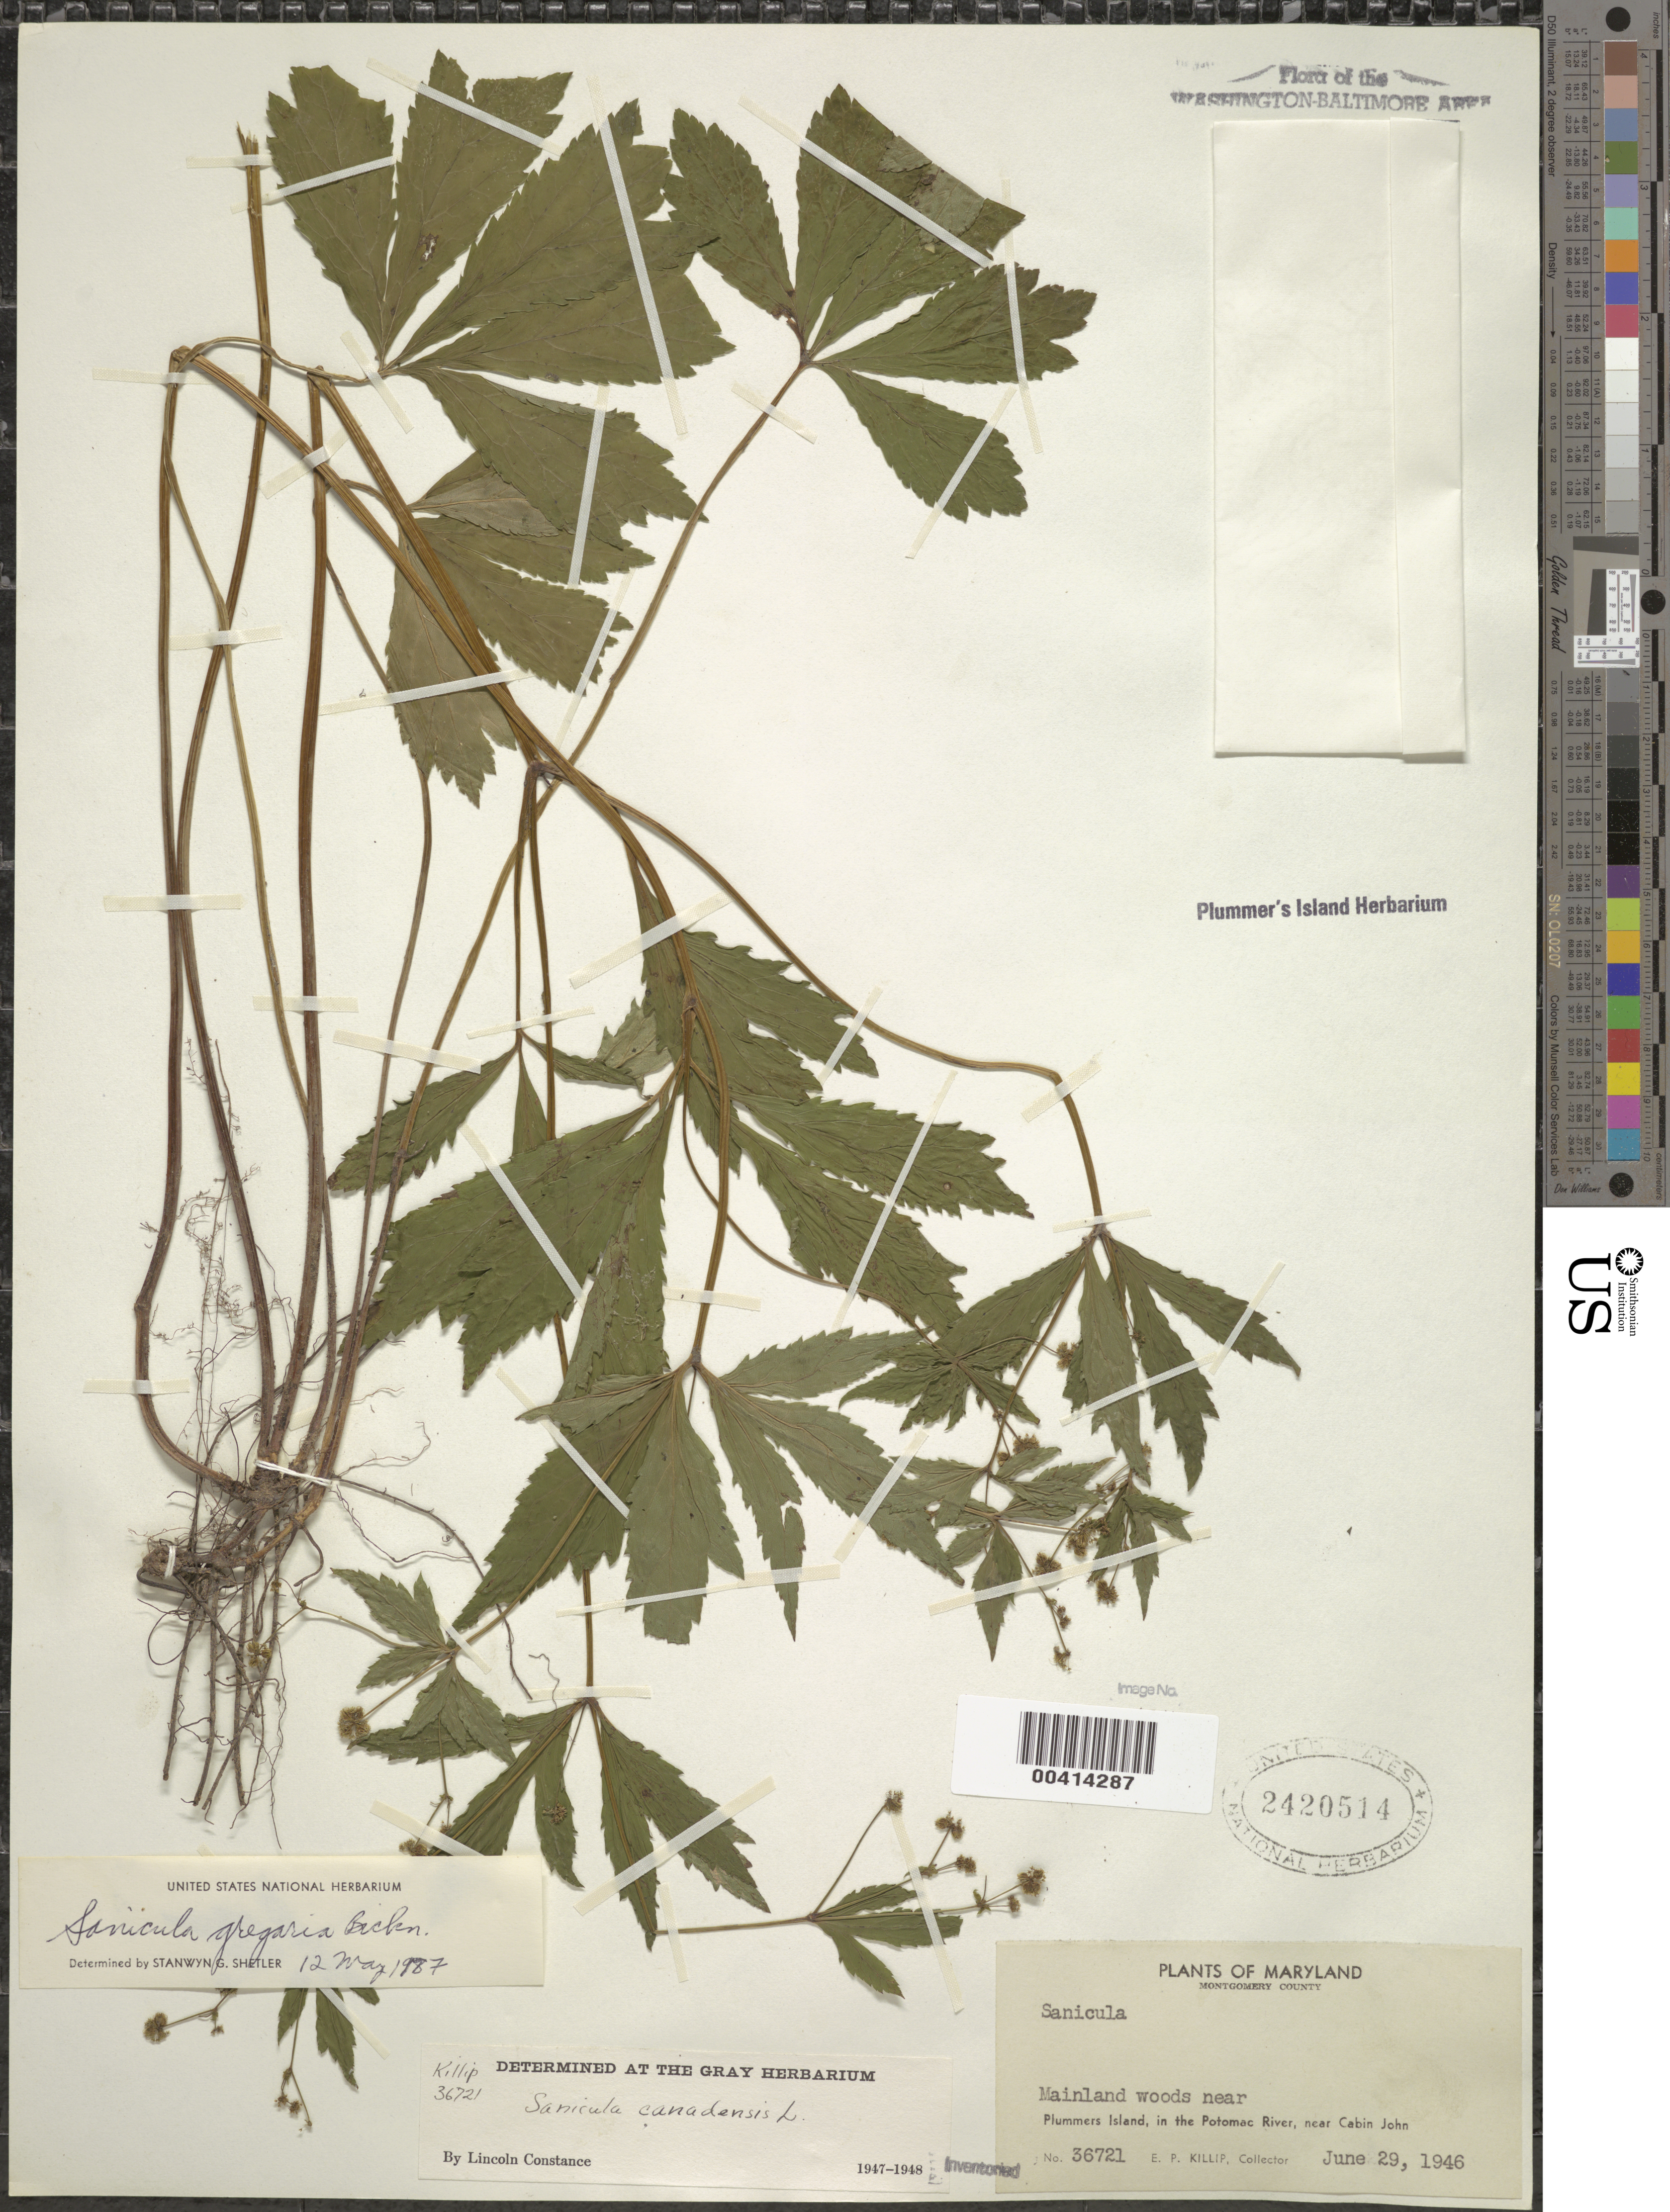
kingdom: Plantae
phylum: Tracheophyta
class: Magnoliopsida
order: Apiales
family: Apiaceae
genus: Sanicula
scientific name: Sanicula odorata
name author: (Raf.) Pryer & Phillippe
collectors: E. P. Killip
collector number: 36721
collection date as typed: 29 Jun 1946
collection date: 1946-06-29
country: United States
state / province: Maryland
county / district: Montgomery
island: Plummers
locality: Plummer's Island; Woods near island C. & O. Canal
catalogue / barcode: US 2420514